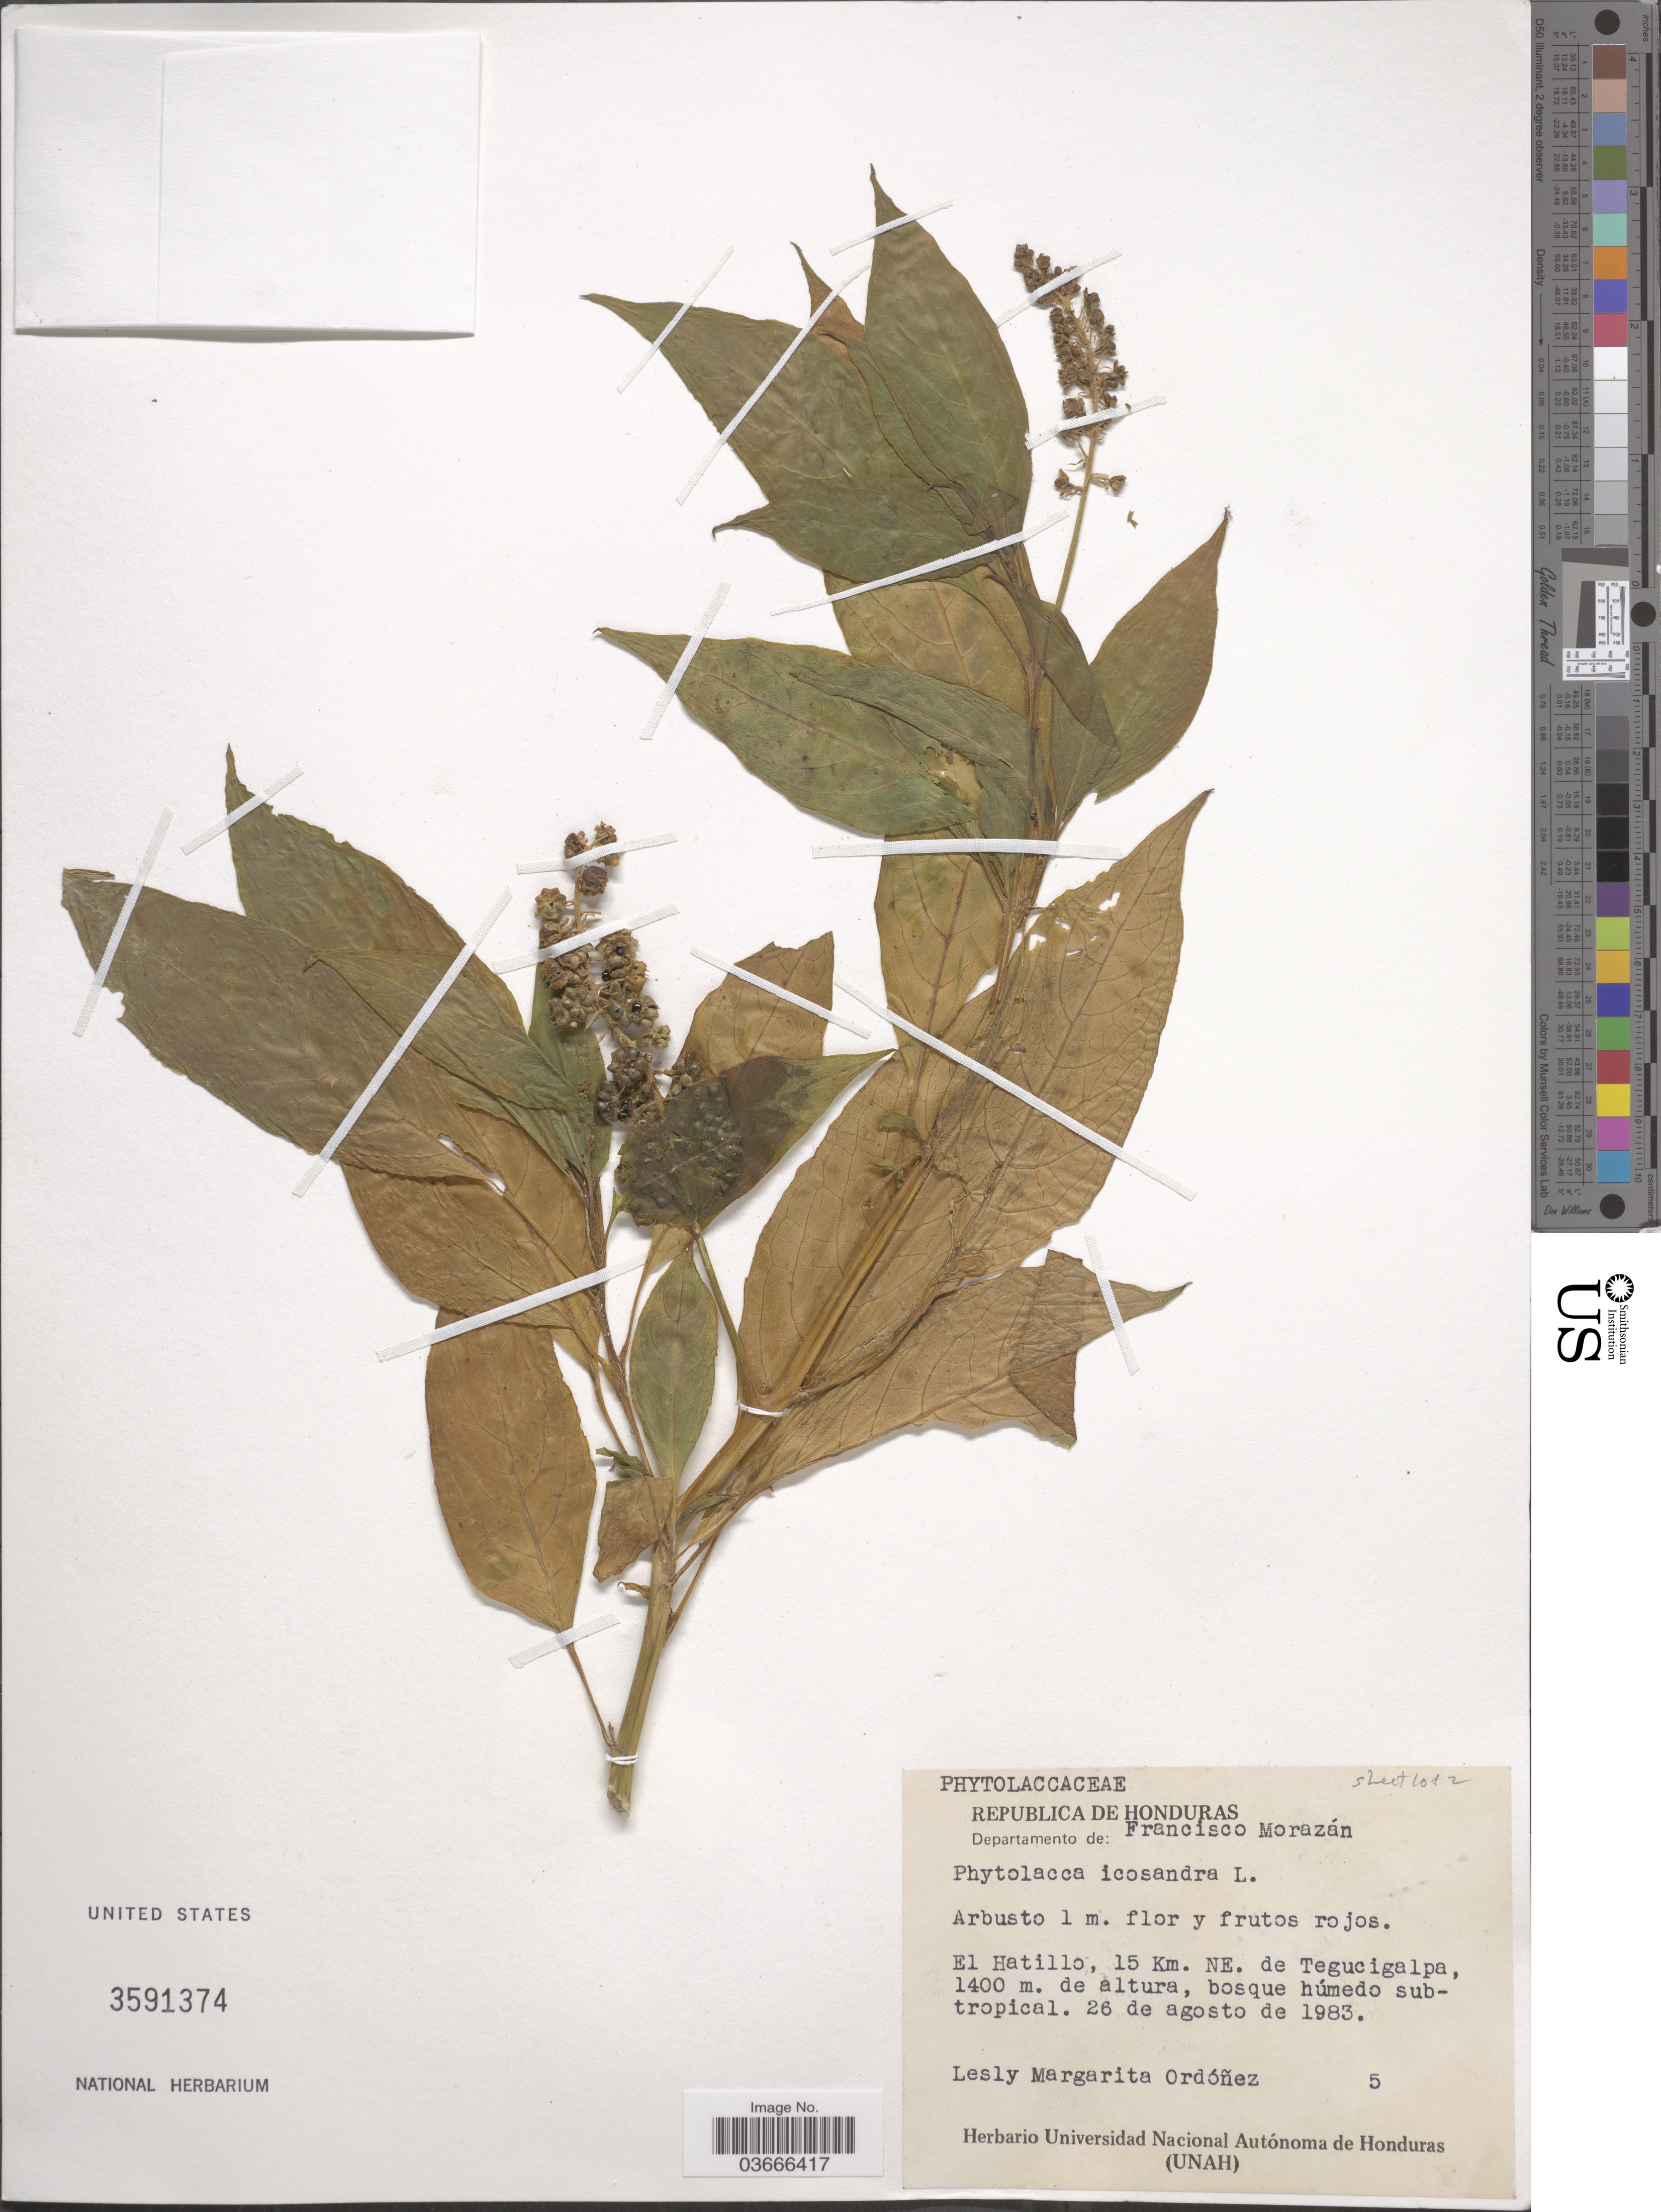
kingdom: Plantae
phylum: Tracheophyta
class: Magnoliopsida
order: Caryophyllales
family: Phytolaccaceae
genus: Phytolacca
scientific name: Phytolacca icosandra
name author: L.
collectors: L. Ordóñez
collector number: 5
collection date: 1983-08-26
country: Honduras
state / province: Fco. Morazán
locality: Departamento de: Francisco Morazán. El Hatillo, 15 Km. NE. de Tegucigalpa.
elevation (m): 1400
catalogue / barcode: US 3591374